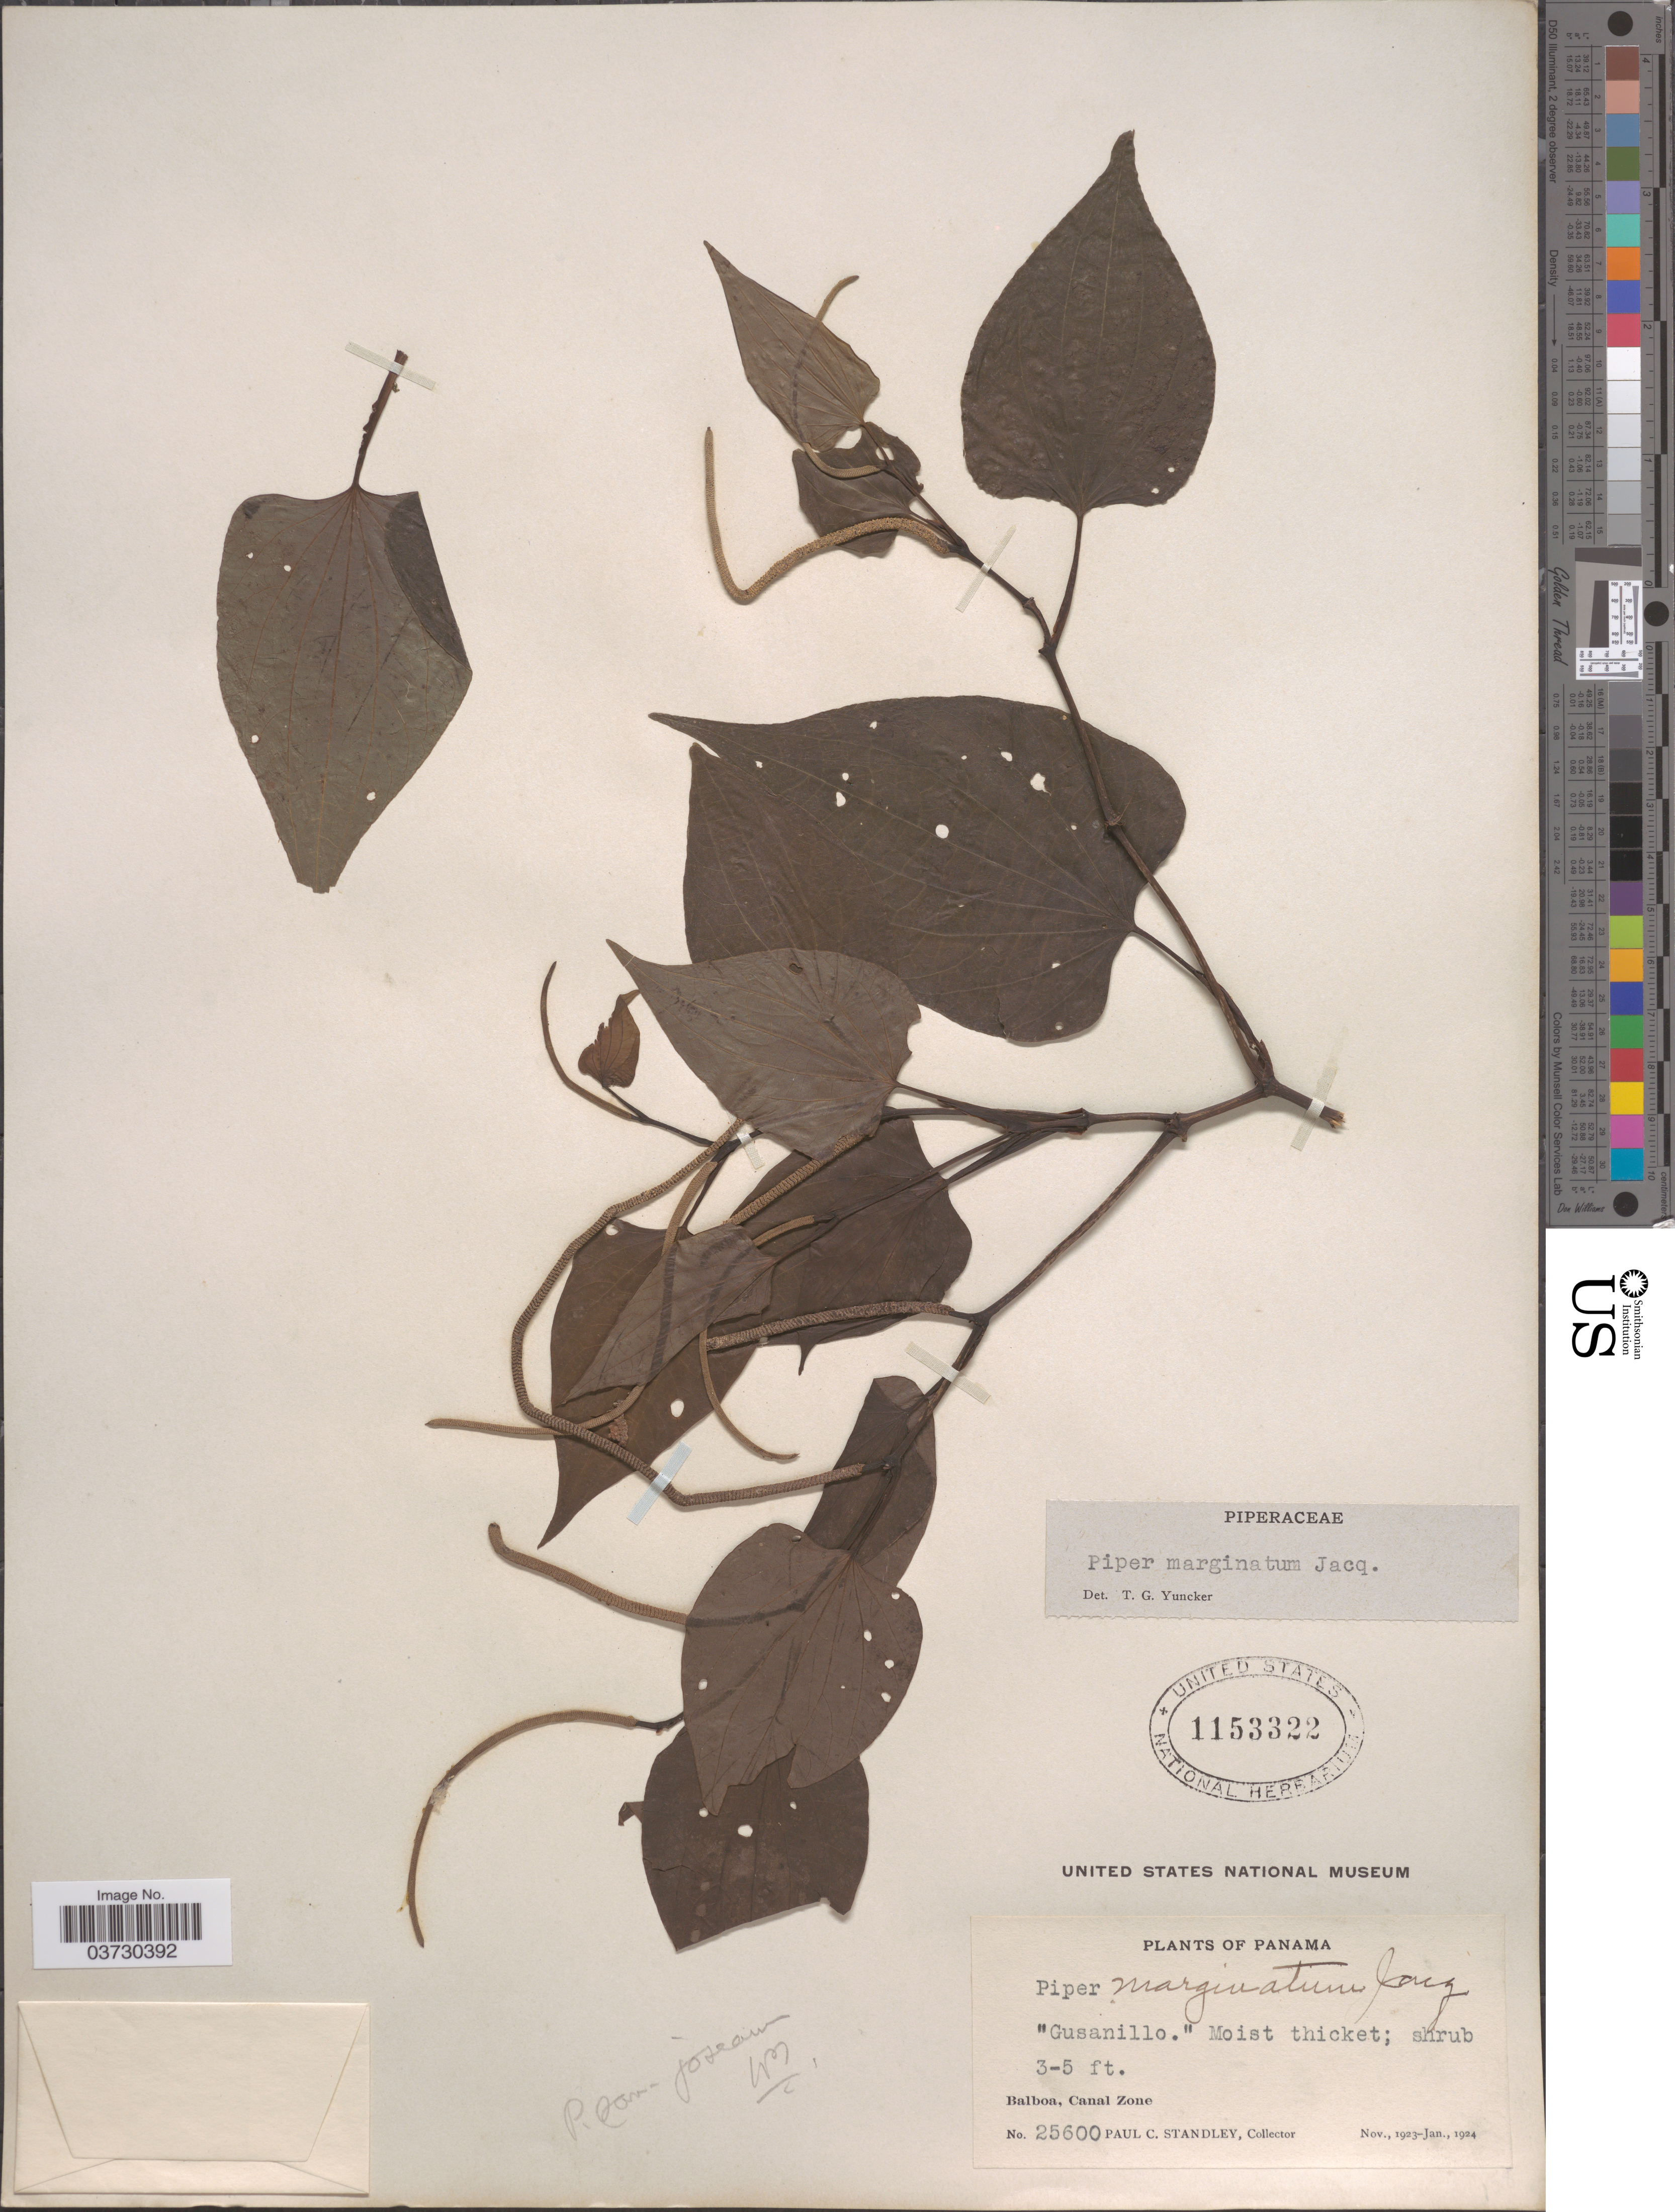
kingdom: Plantae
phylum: Tracheophyta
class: Magnoliopsida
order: Piperales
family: Piperaceae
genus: Piper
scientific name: Piper marginatum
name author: Jacq.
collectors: P. C. Standley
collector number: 25600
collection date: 1923-11/1924-01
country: Panama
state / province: Colón / Panamá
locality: Balboa, Canal Zone.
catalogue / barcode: US 1153322